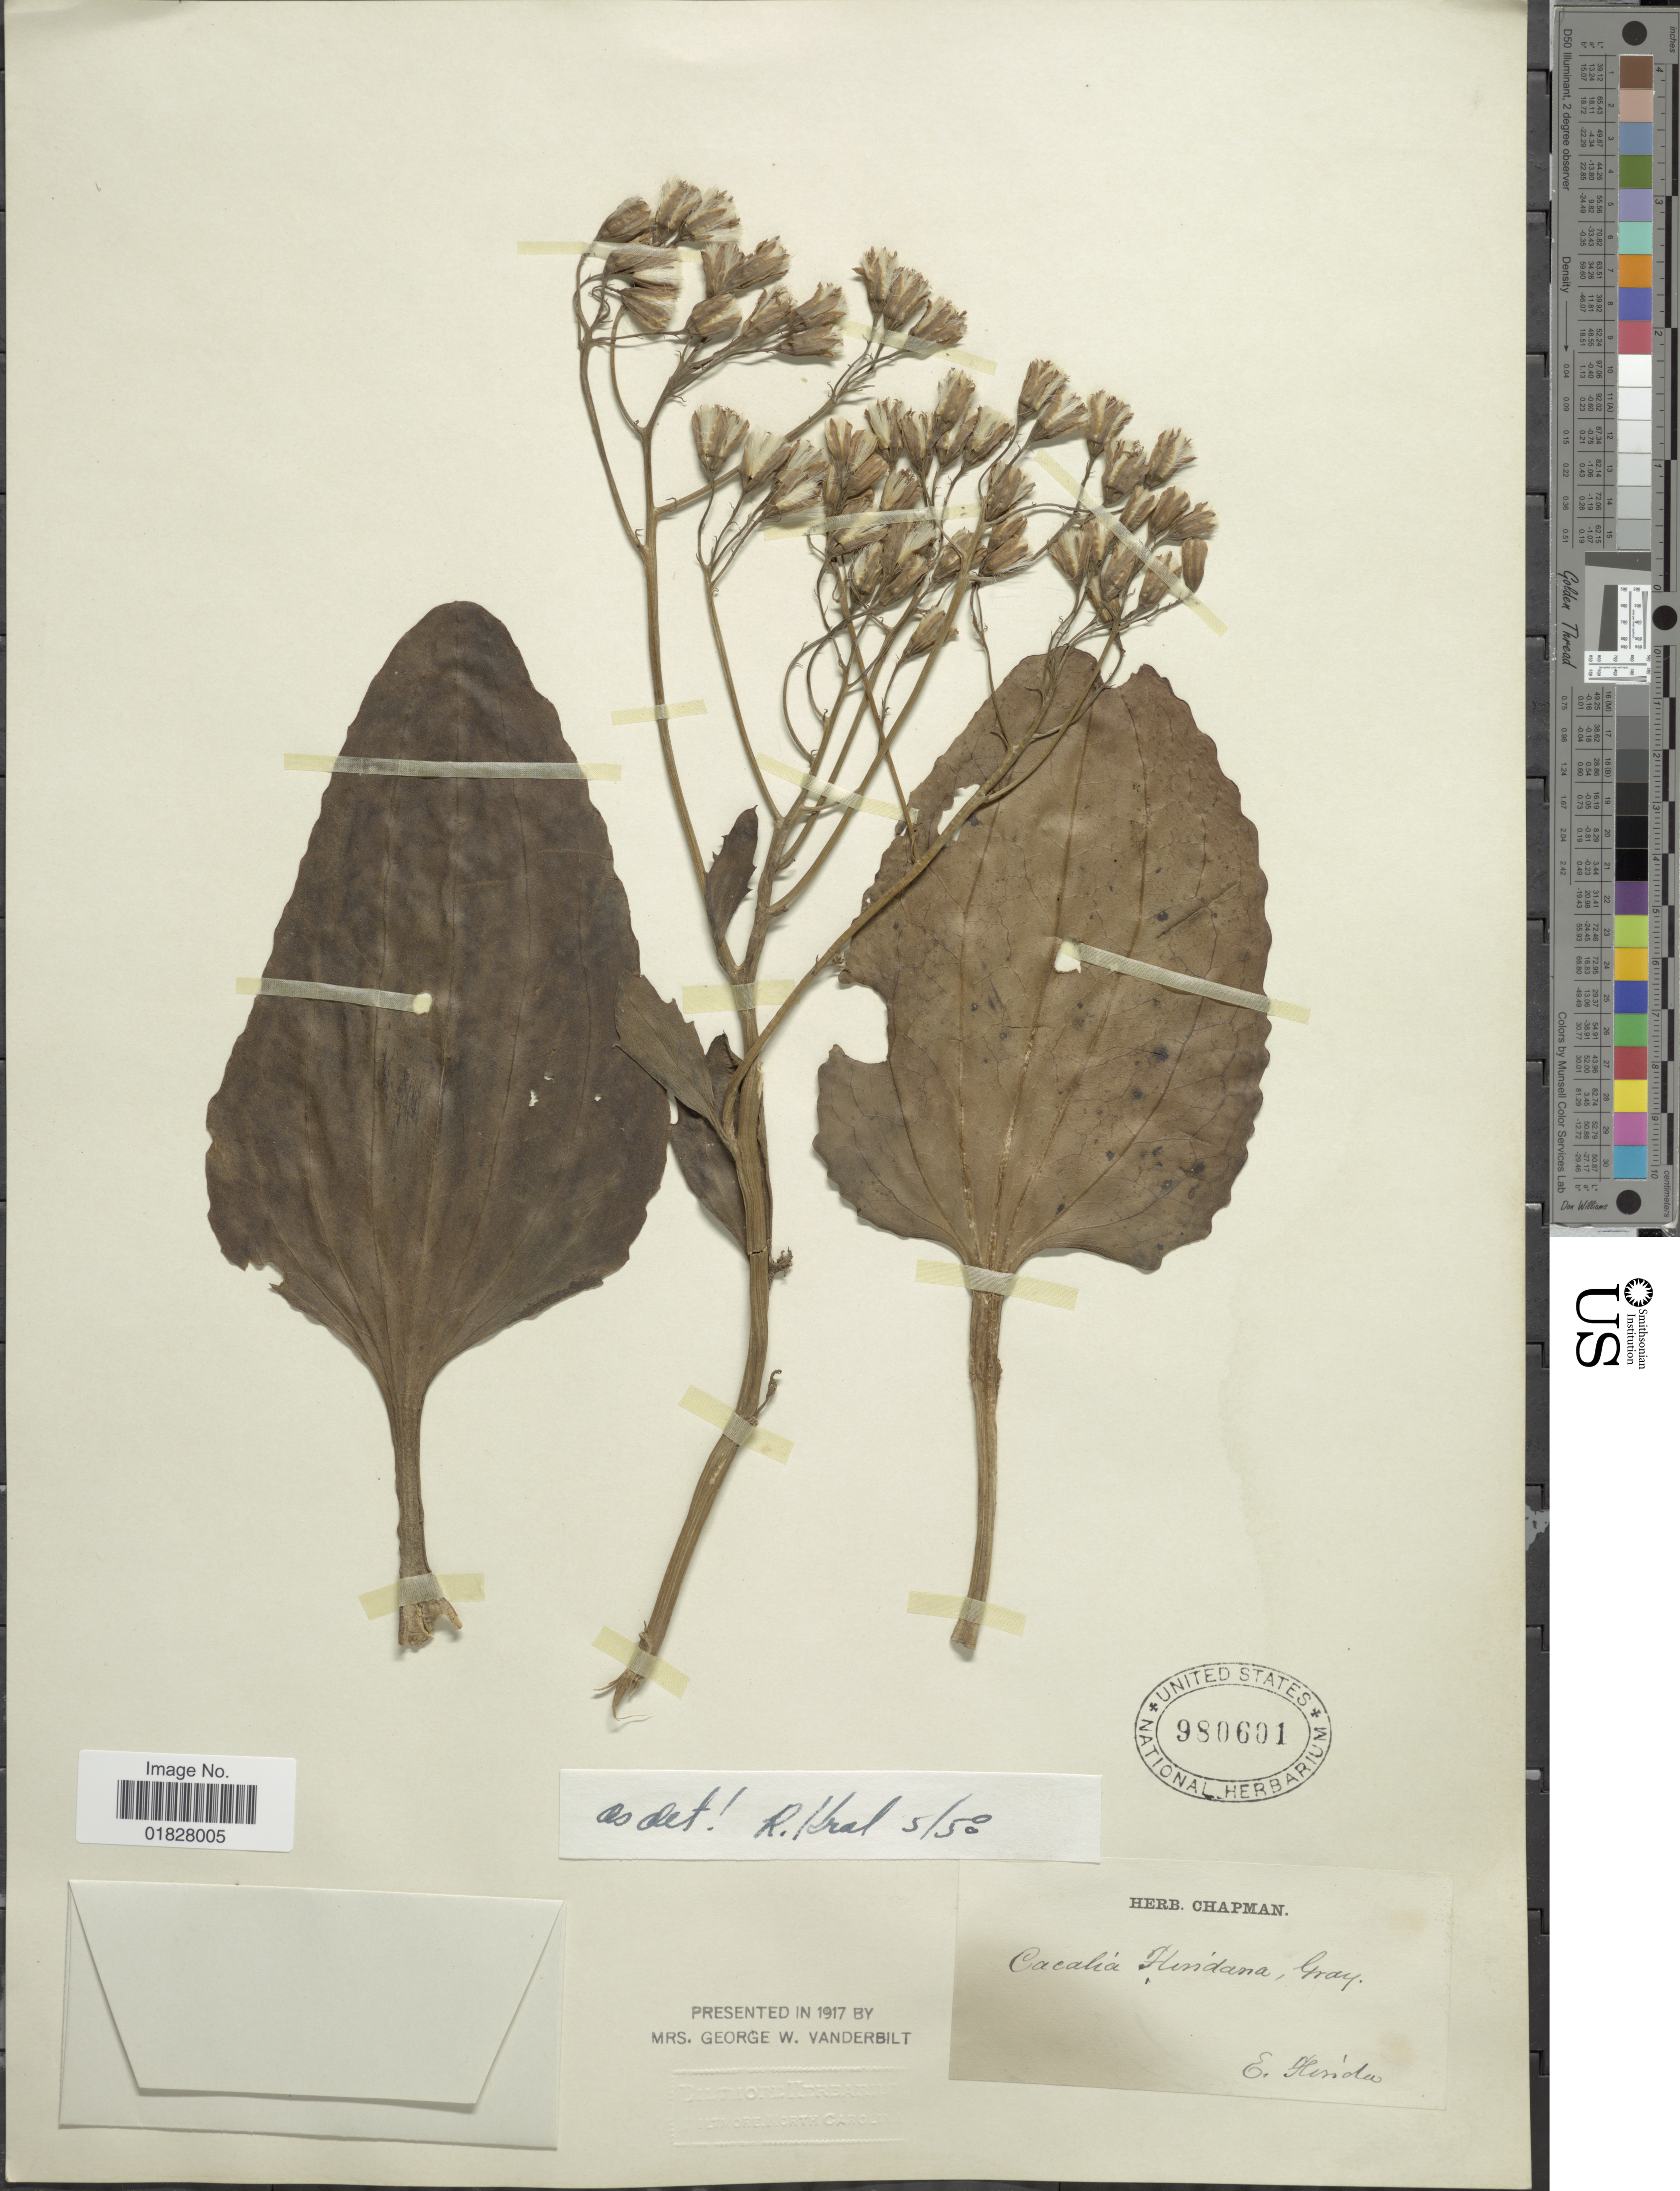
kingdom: Plantae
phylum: Tracheophyta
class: Magnoliopsida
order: Asterales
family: Asteraceae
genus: Arnoglossum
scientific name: Arnoglossum floridanum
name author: (A. Gray) H. Rob.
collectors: ex herb. Chapman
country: United States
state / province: Florida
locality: E. Florida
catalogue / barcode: US 980601